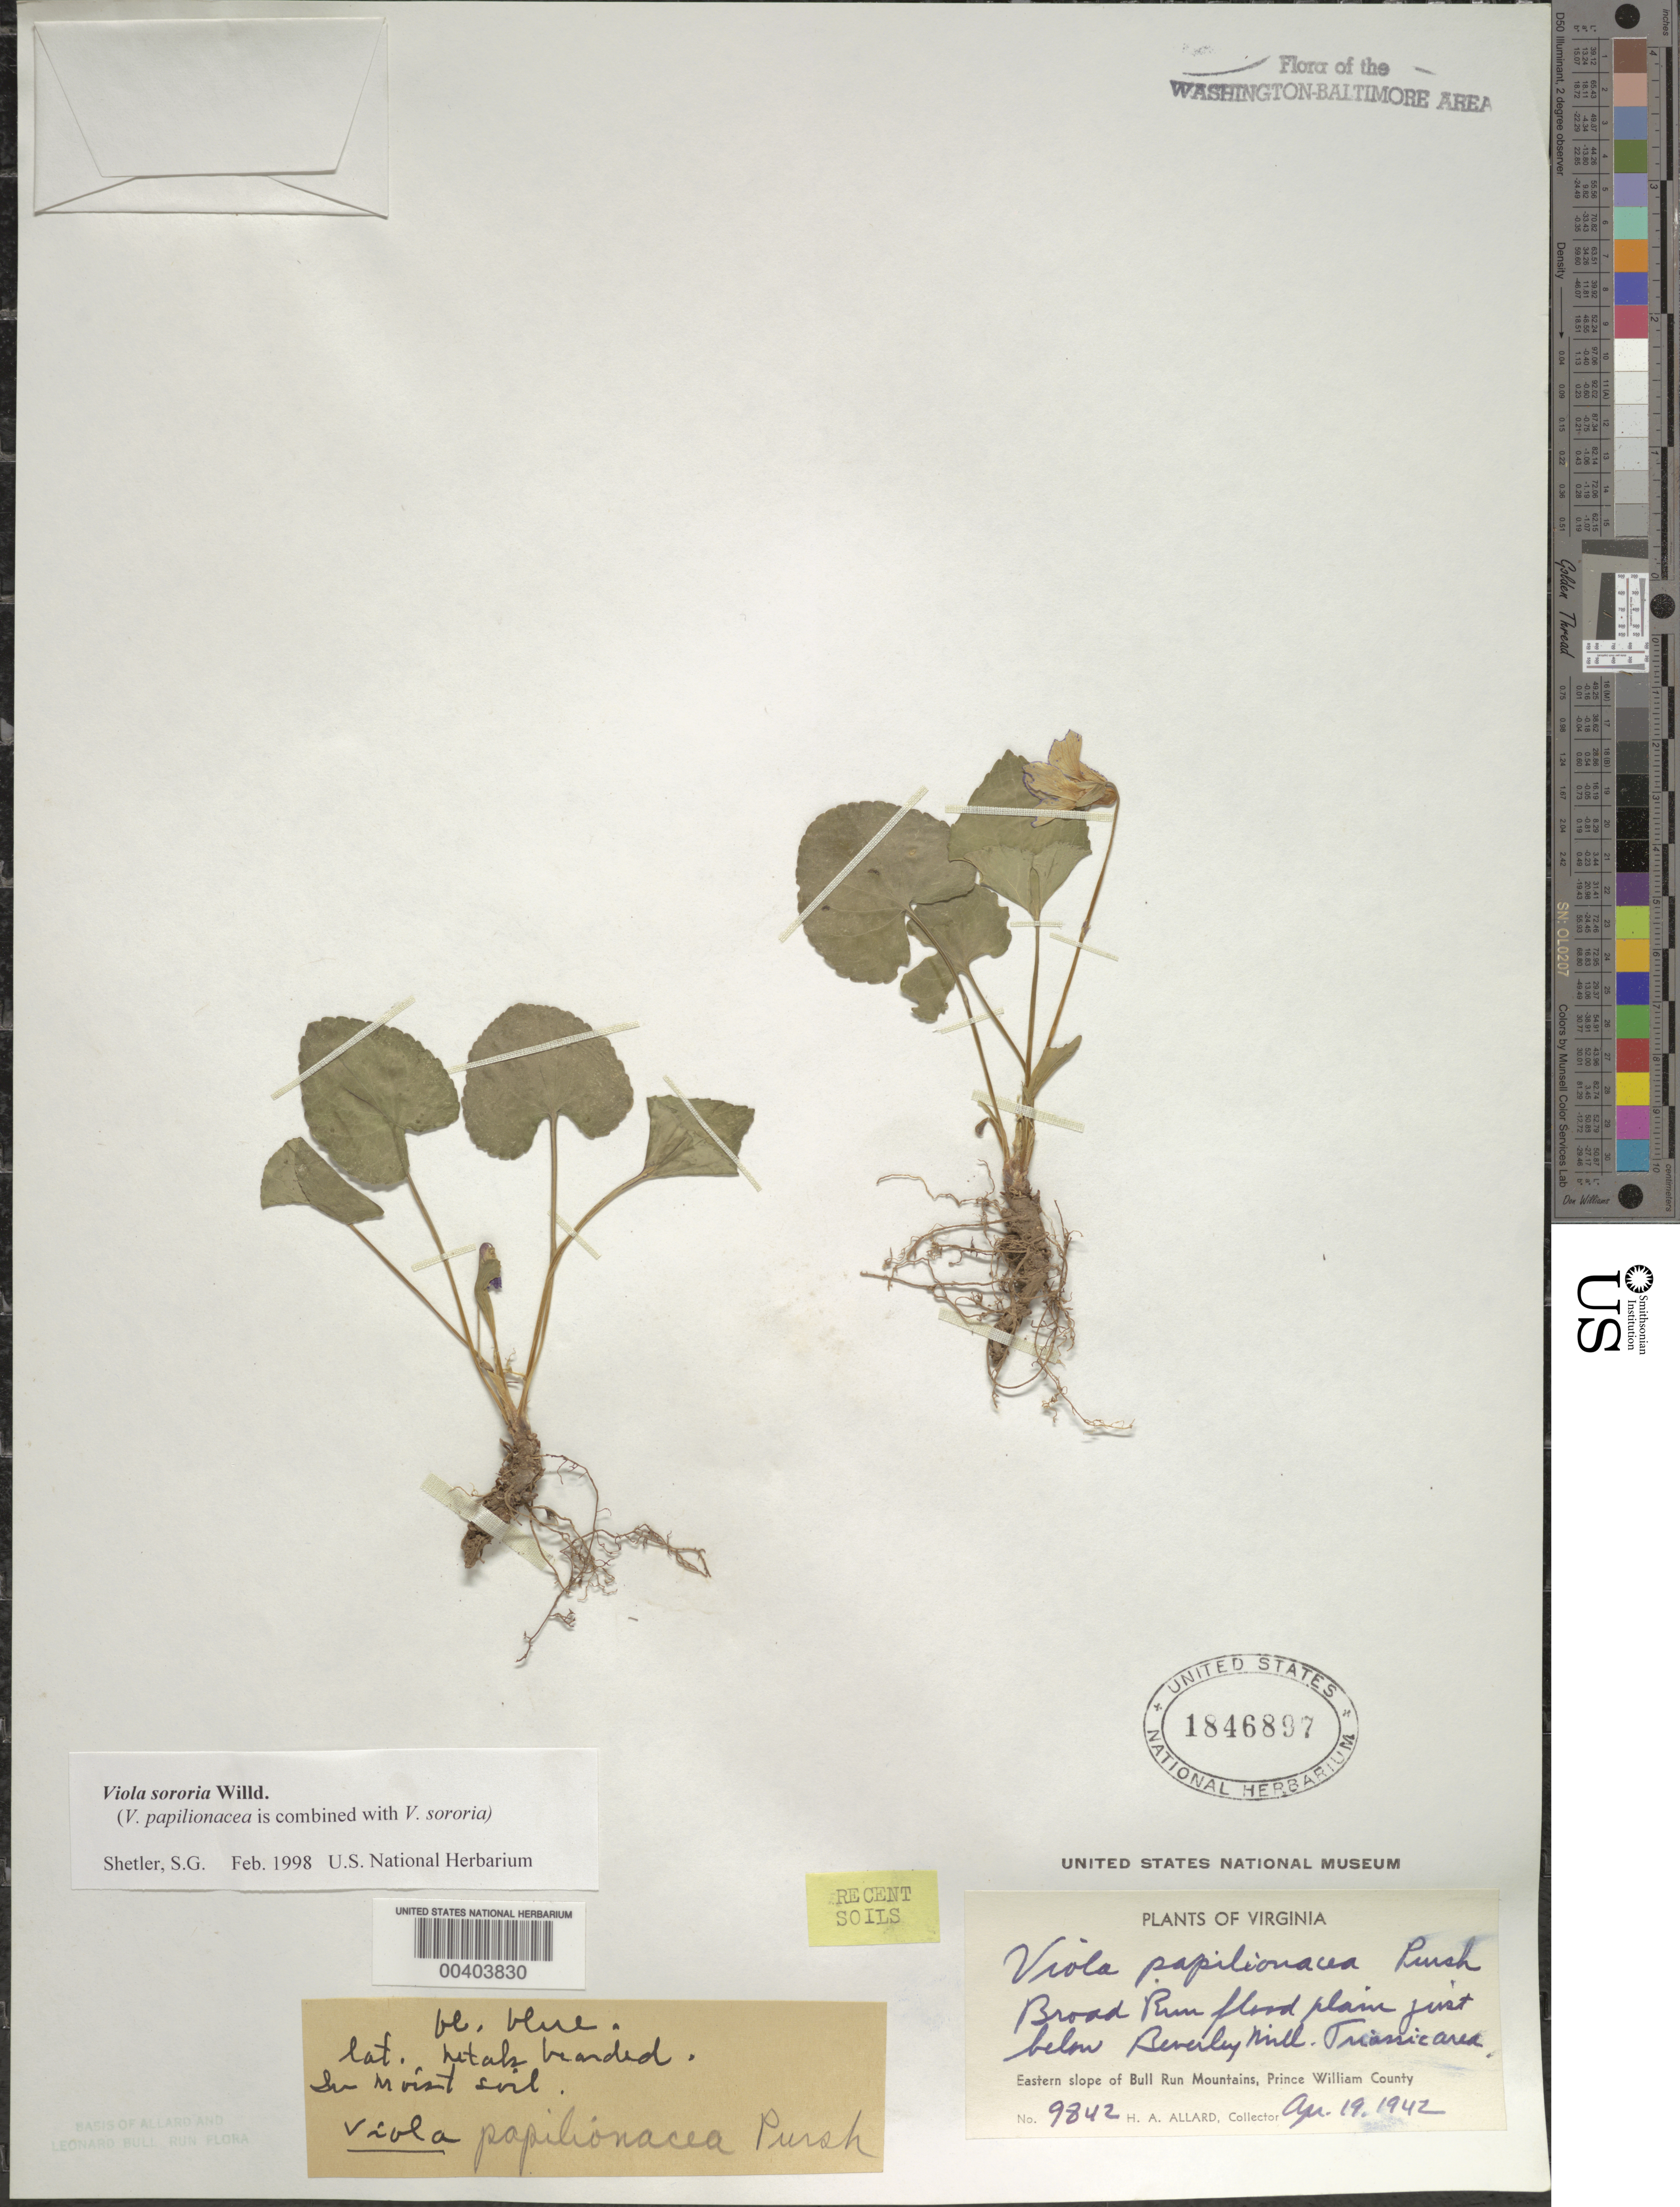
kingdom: Plantae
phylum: Tracheophyta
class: Magnoliopsida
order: Malpighiales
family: Violaceae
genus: Viola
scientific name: Viola sororia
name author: Willd.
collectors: H. A. Allard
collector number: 9842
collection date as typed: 19 Apr 1942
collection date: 1942-04-19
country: United States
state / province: Virginia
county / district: Prince William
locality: Broad Run below Beverley Mill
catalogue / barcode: US 1846897